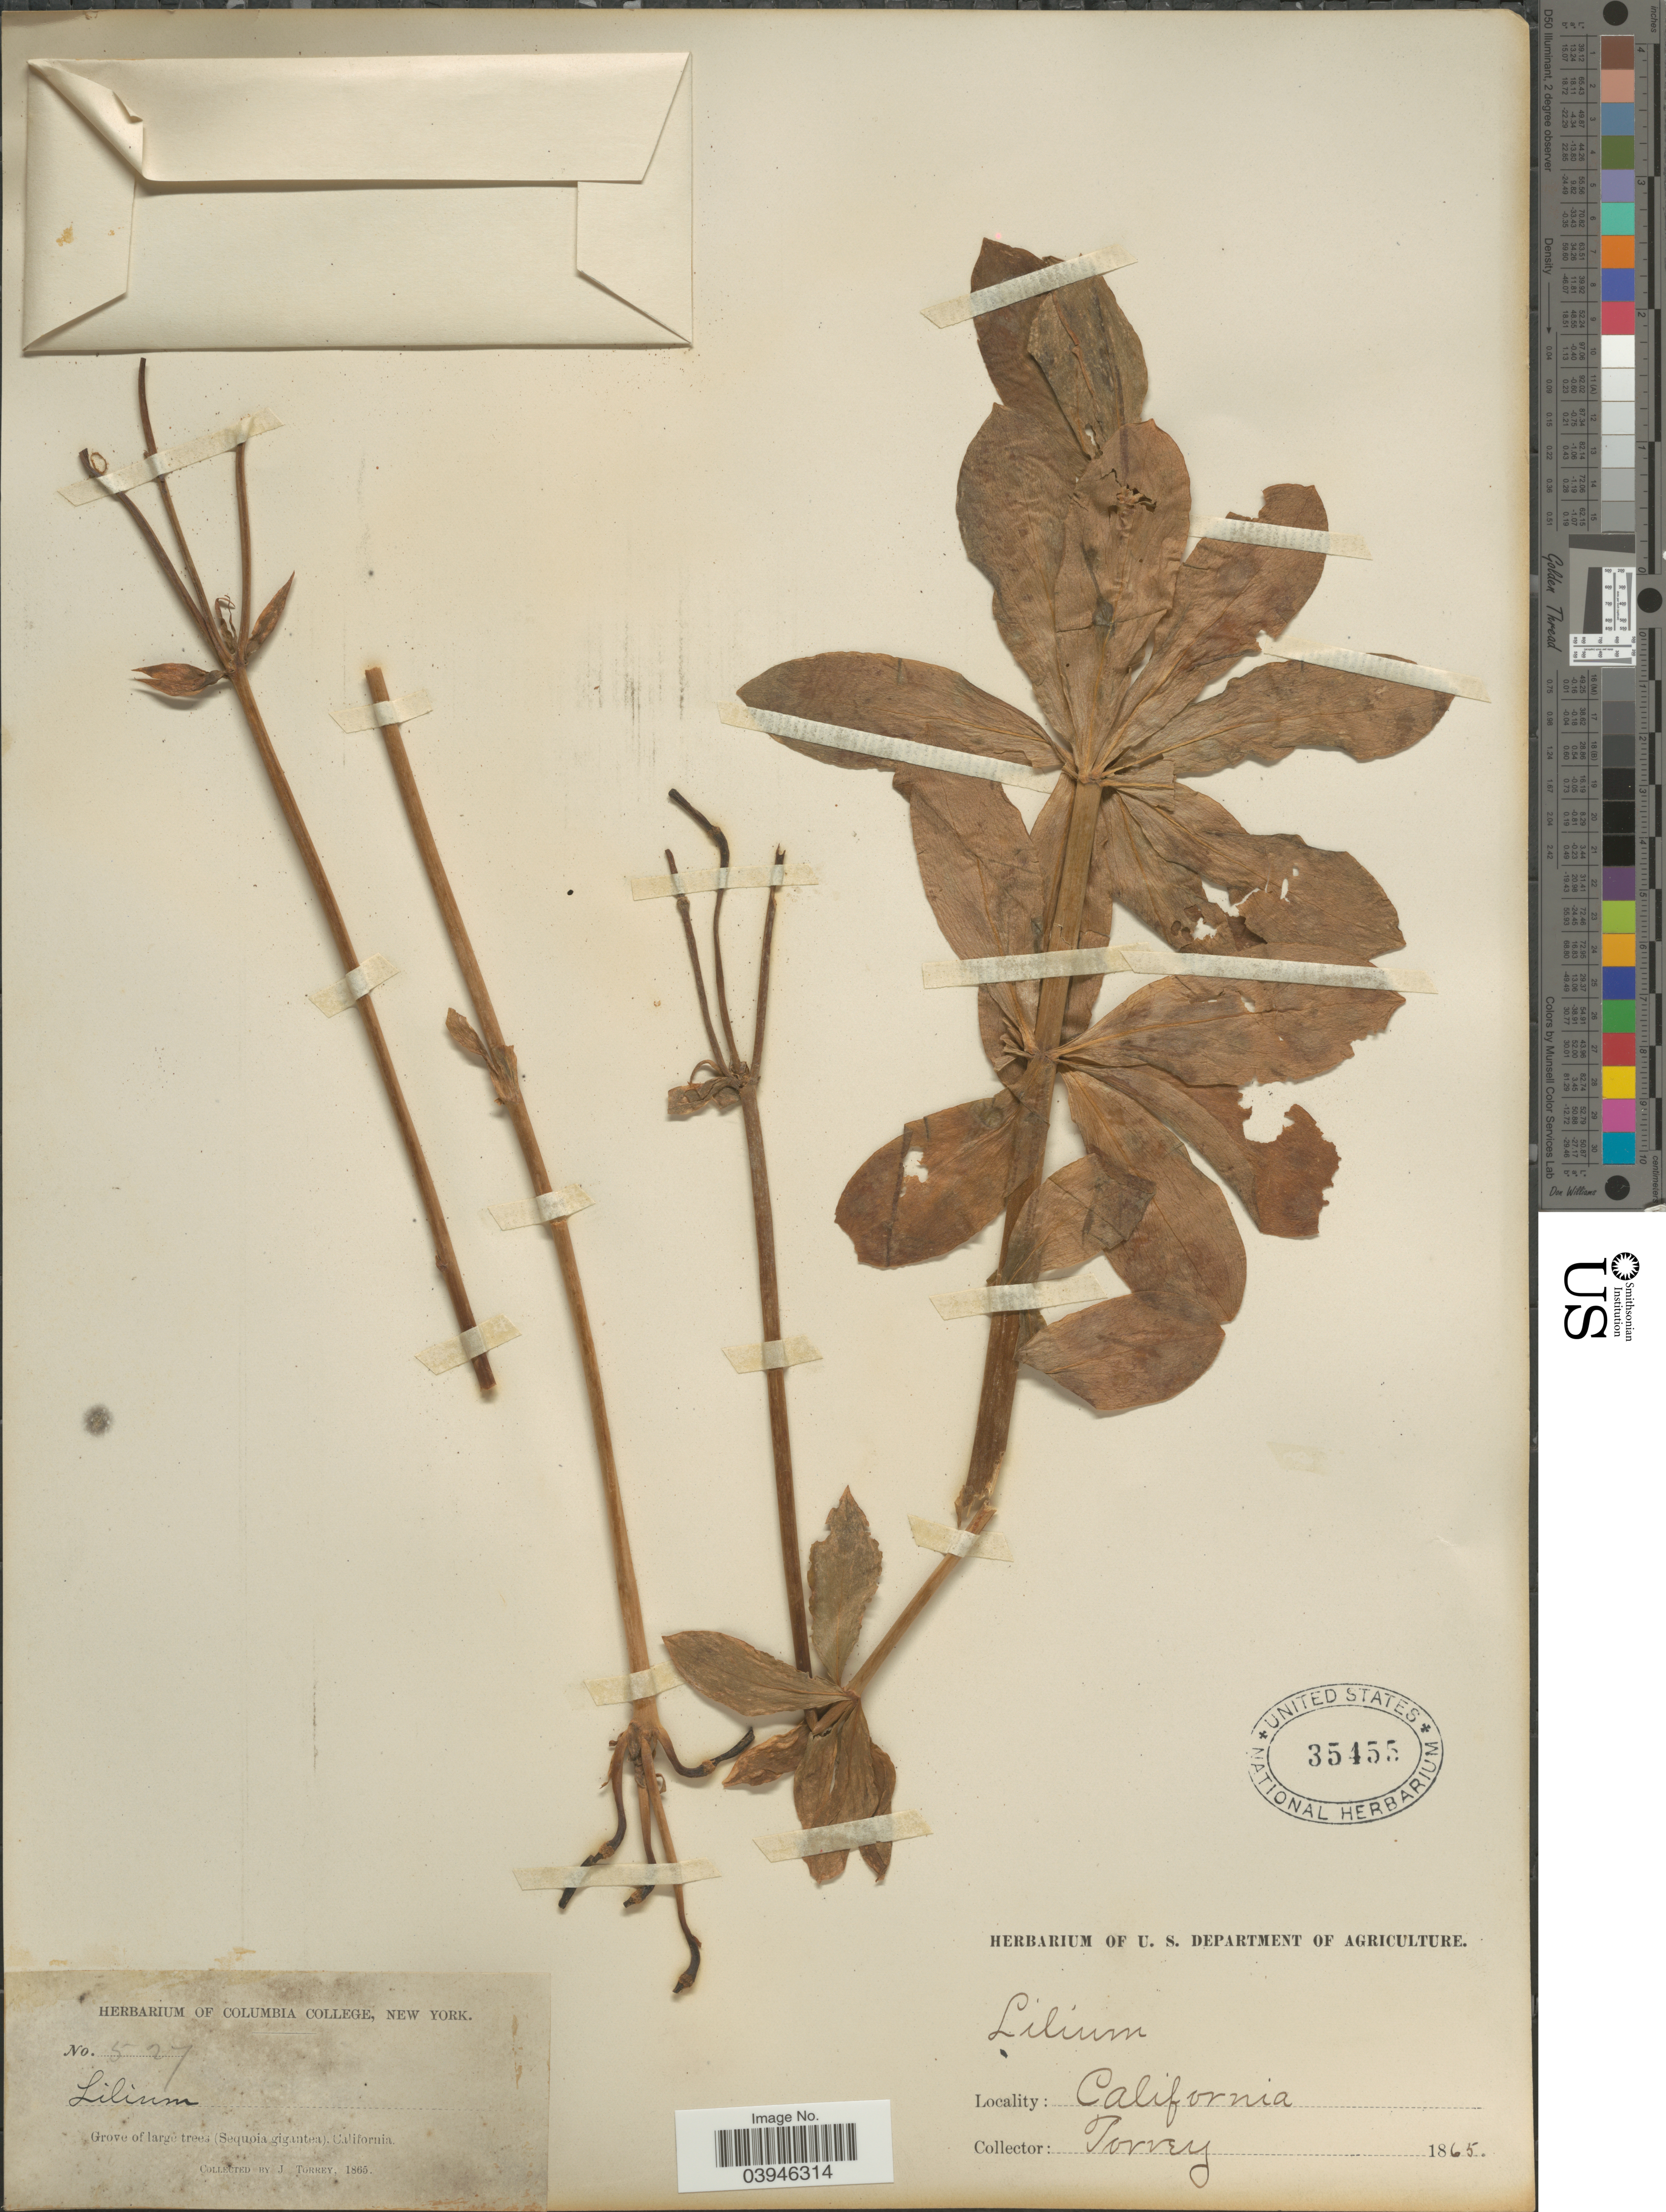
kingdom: Plantae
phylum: Tracheophyta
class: Liliopsida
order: Liliales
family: Liliaceae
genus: Lilium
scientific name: Lilium washingtonianum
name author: Kellogg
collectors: J. Torrey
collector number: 527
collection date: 1865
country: United States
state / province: California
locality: Grove of large trees (Sequoia gigantea).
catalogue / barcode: US 35455